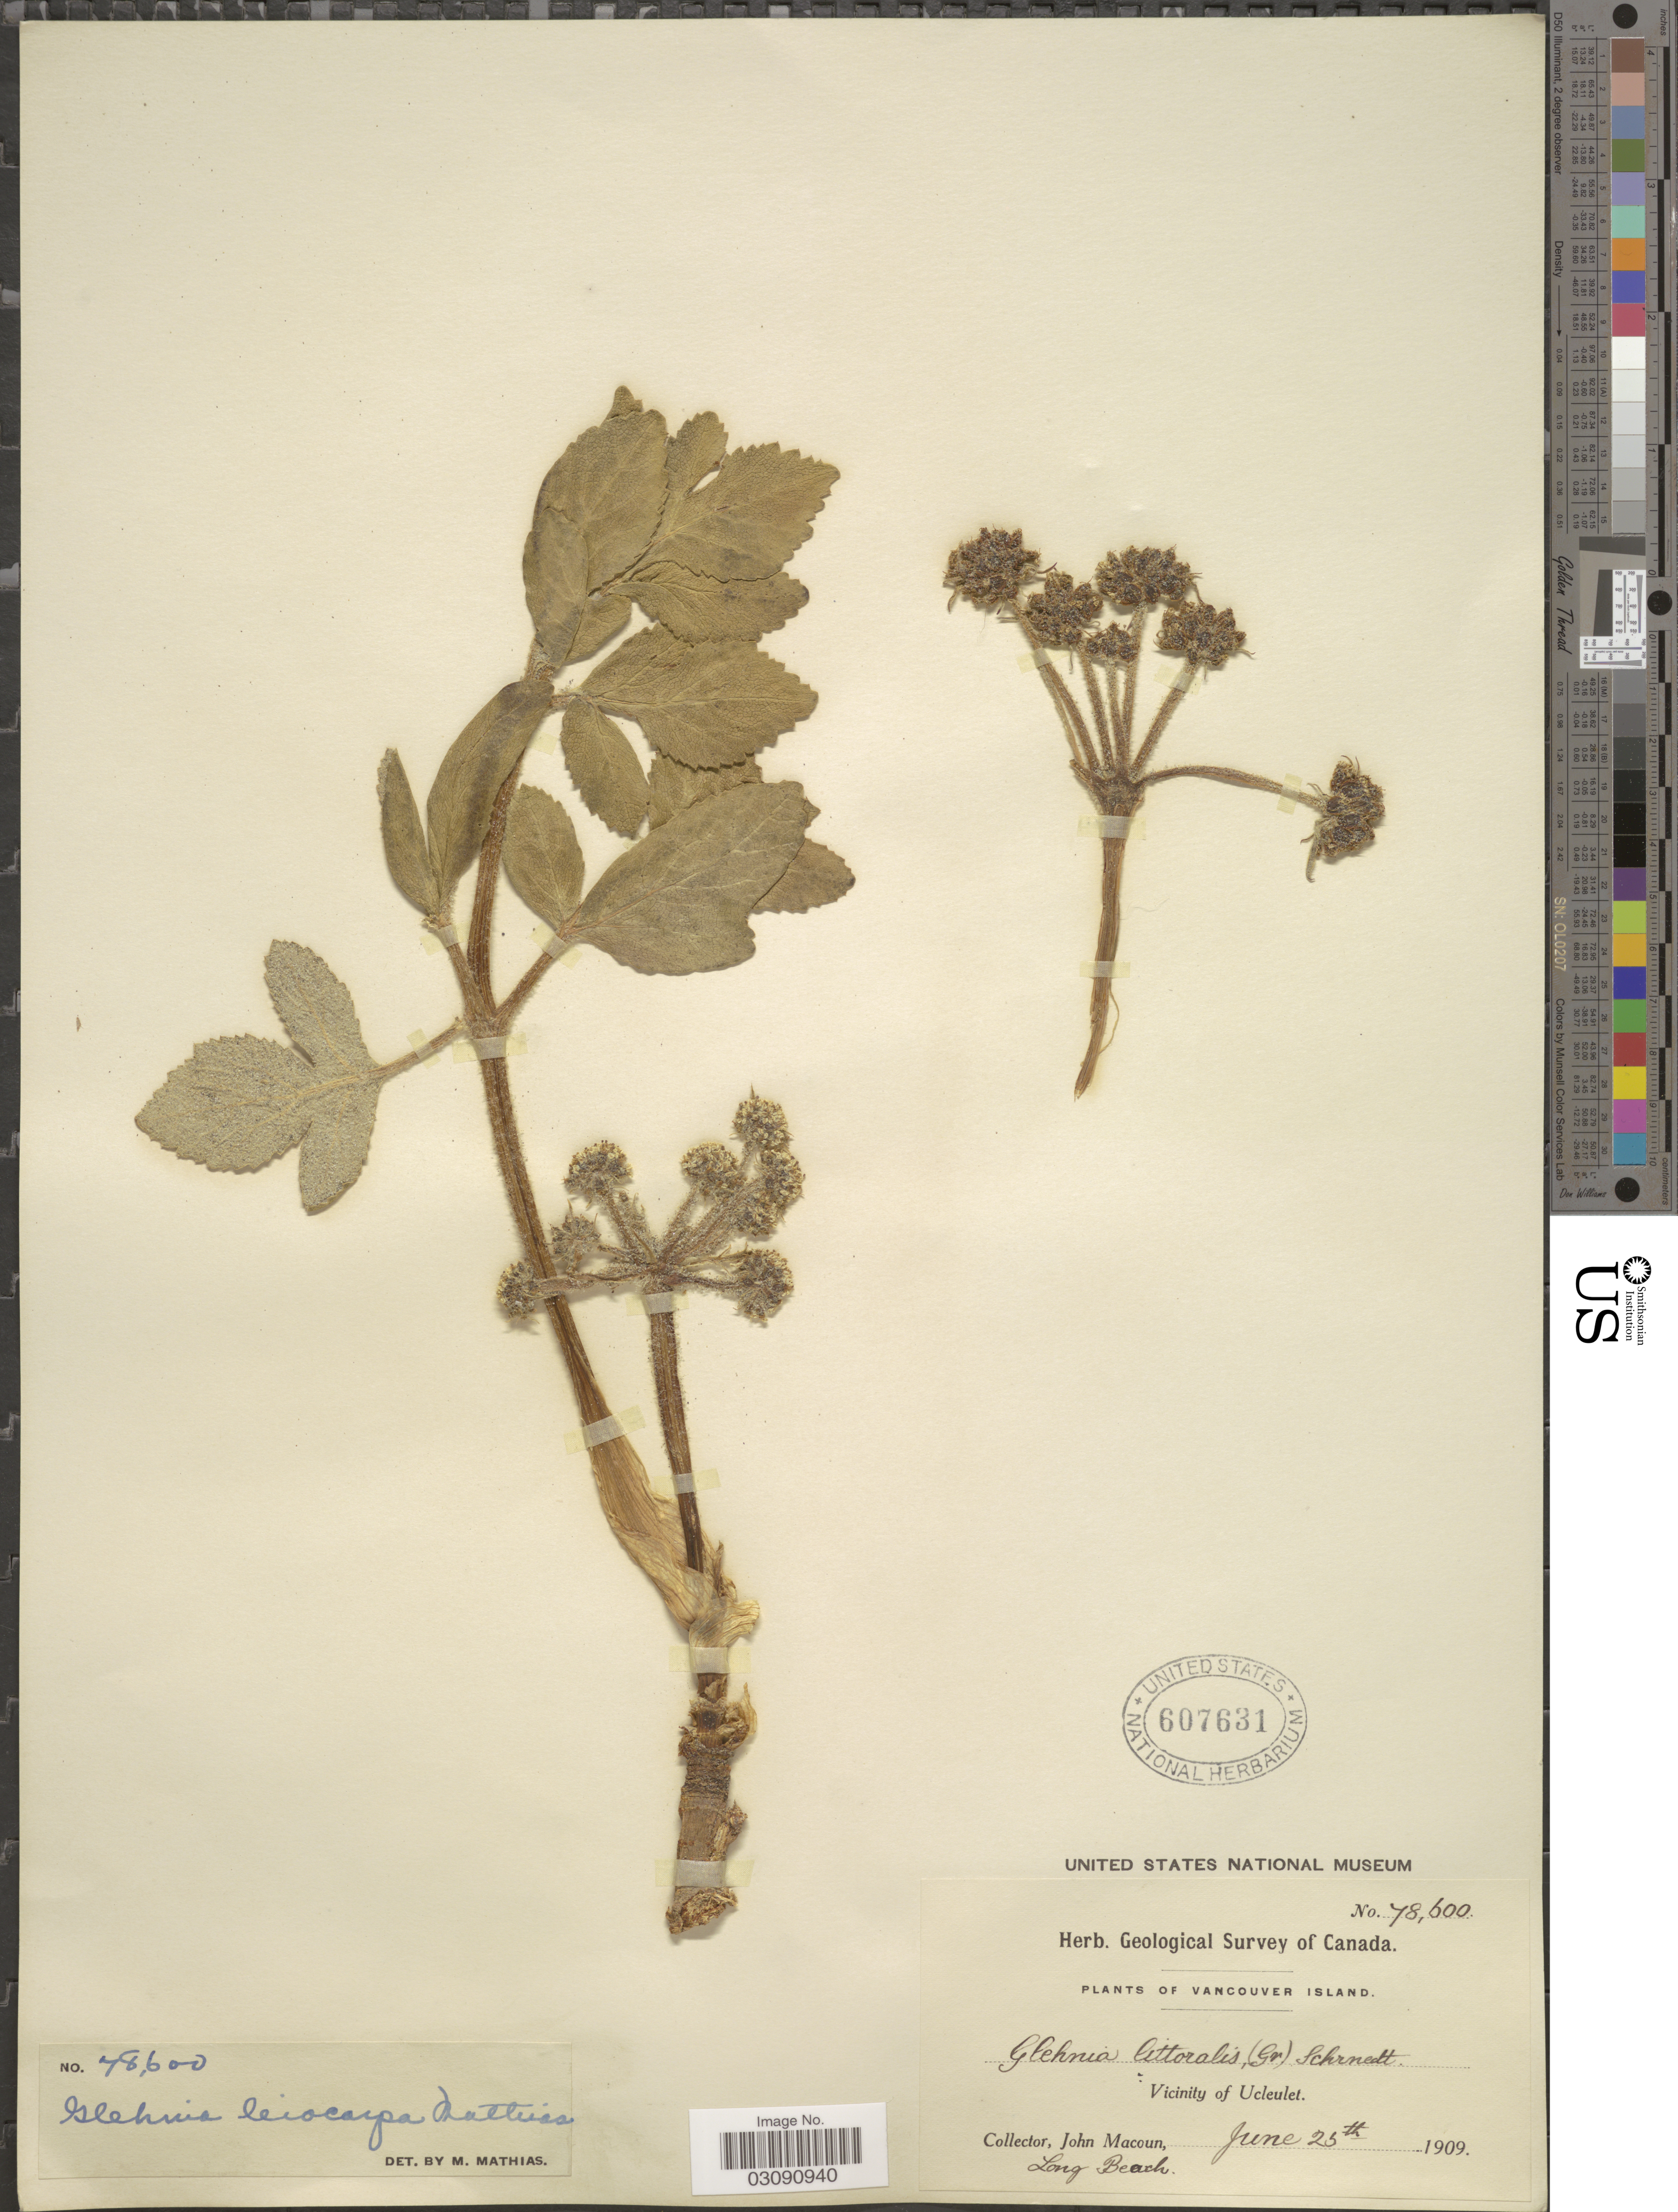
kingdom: Plantae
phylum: Tracheophyta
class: Magnoliopsida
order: Apiales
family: Apiaceae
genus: Glehnia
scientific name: Glehnia littoralis subsp. leiocarpa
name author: (Mathias) Hultén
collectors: J. Macoun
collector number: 78600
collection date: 1909-06-25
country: Canada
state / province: British Columbia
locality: Vancouver Island, Vicinity of Ucleulet, Long Beach.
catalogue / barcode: US 607631